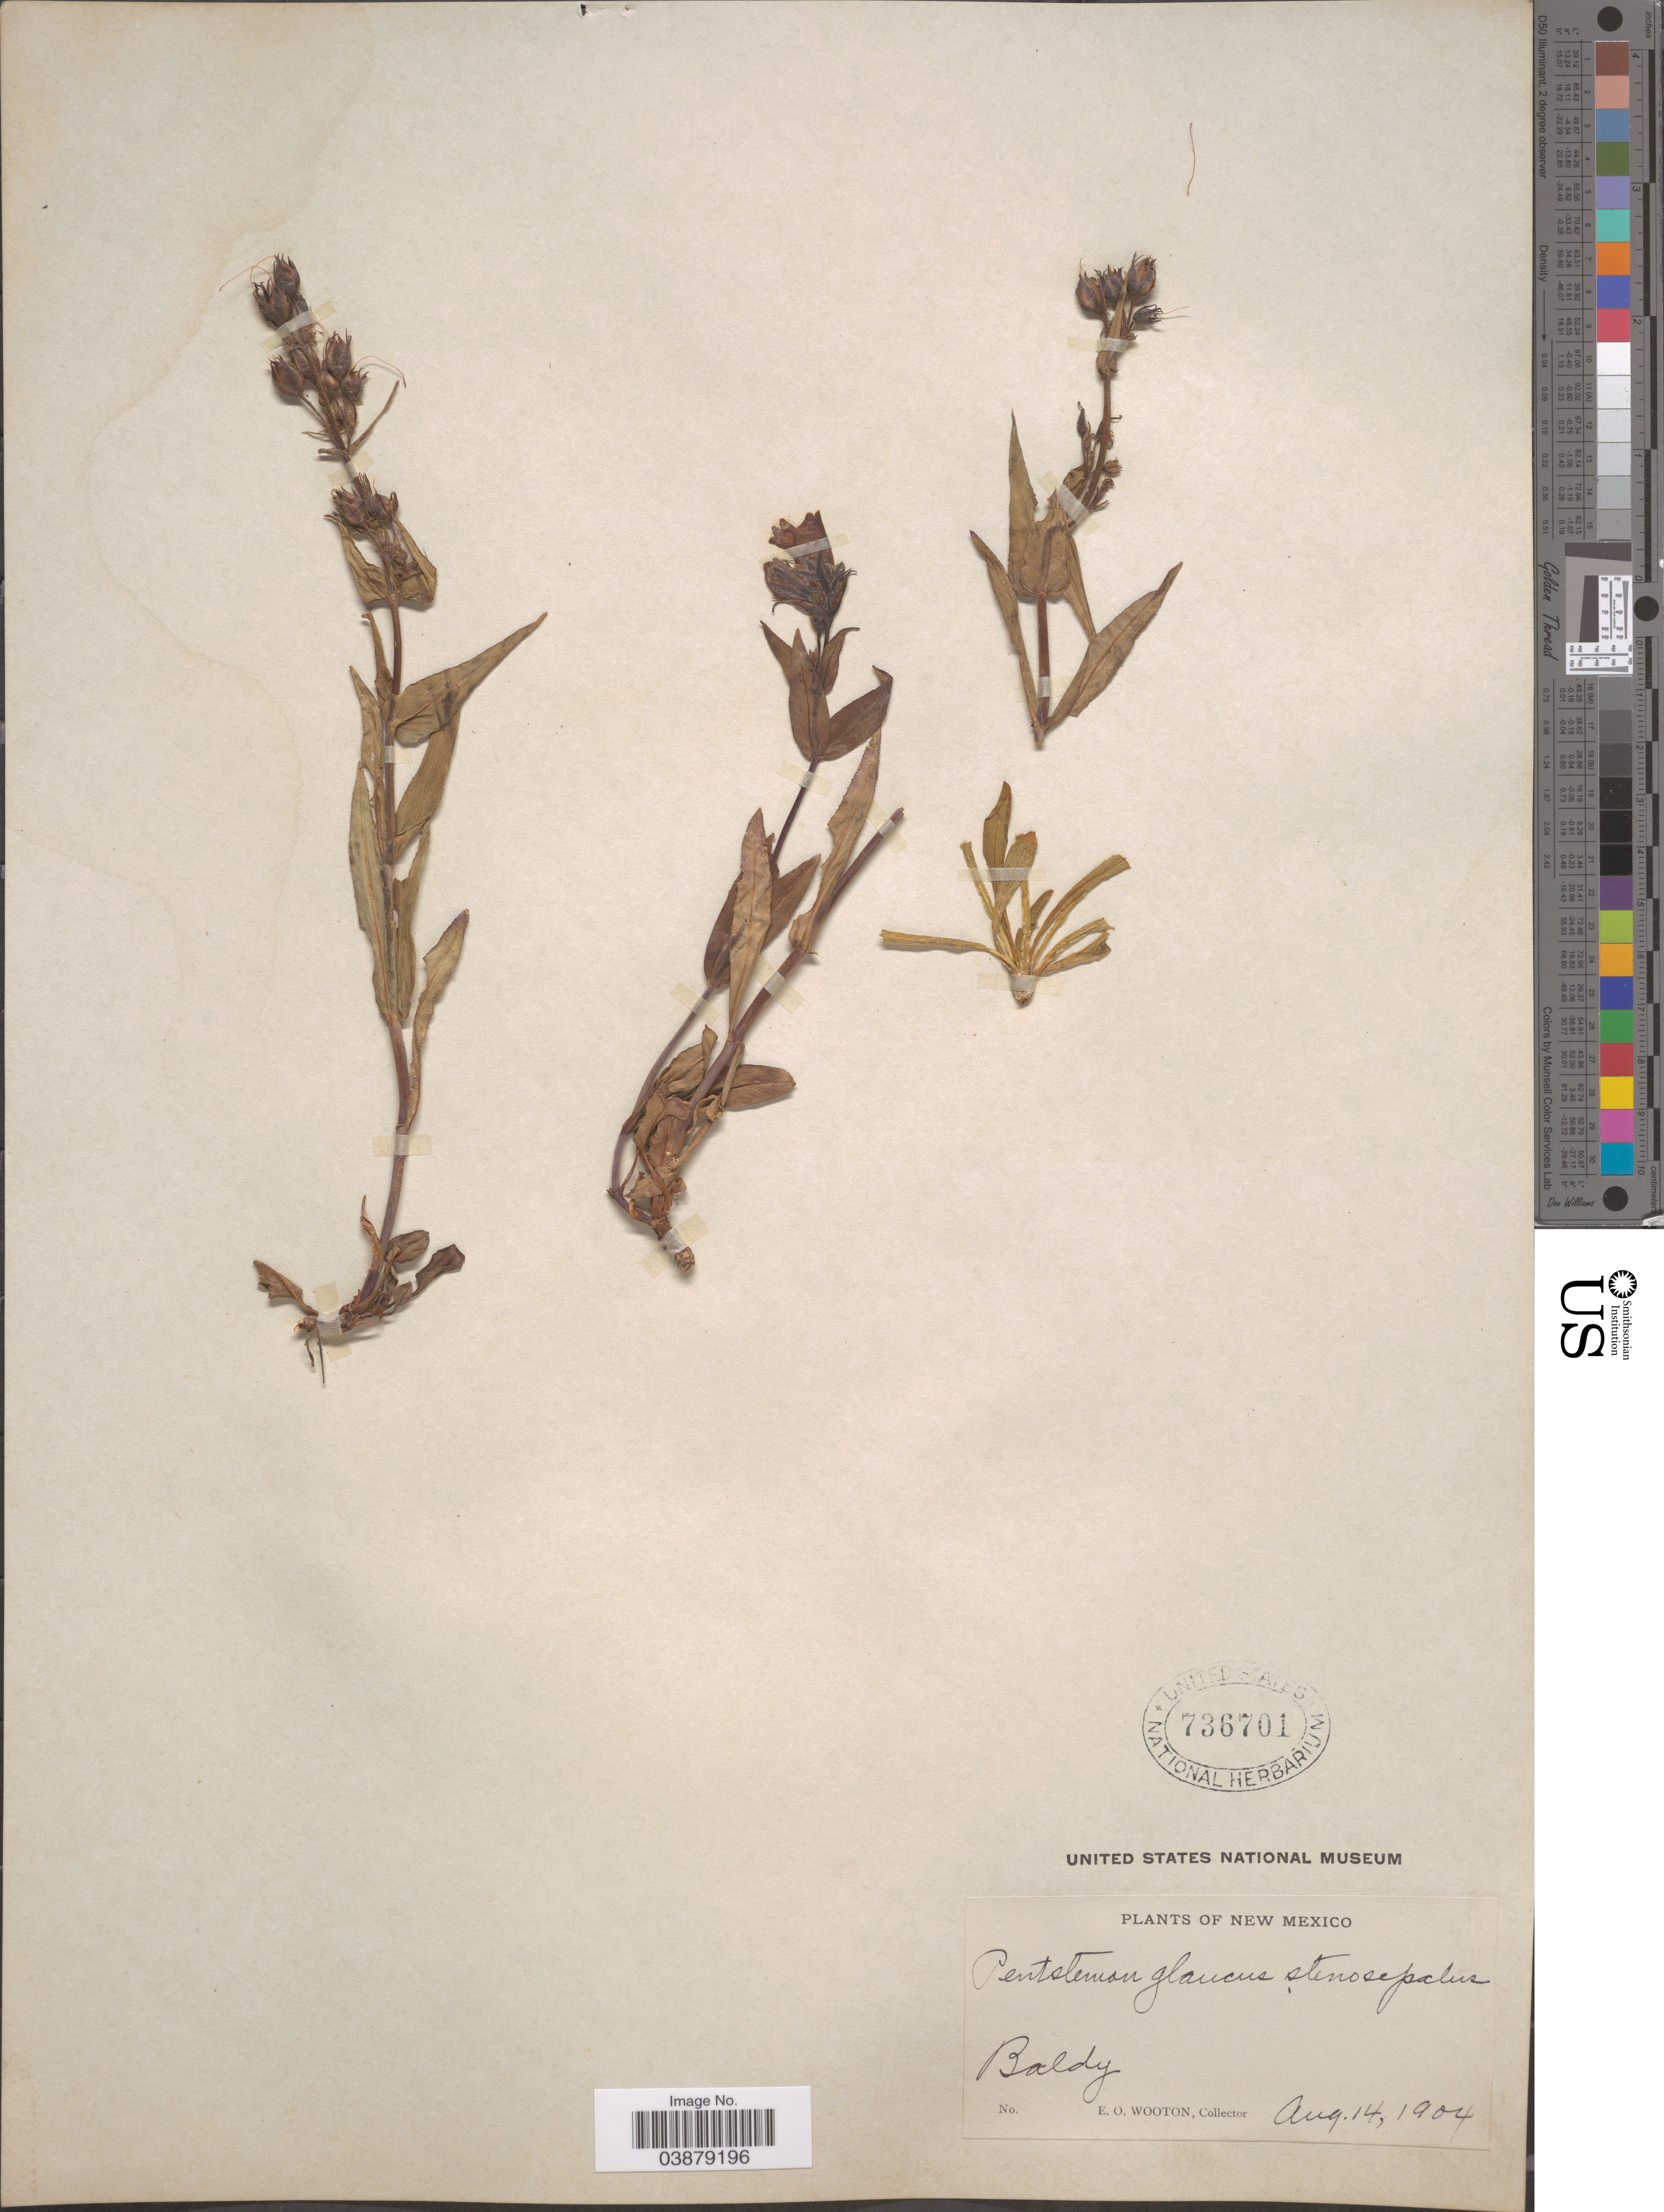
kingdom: Plantae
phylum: Tracheophyta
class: Magnoliopsida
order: Lamiales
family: Plantaginaceae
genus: Penstemon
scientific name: Penstemon whippleanus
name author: A. Gray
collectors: E. O. Wooton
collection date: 1904-08-14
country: United States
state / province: New Mexico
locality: Baldy.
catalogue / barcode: US 736701